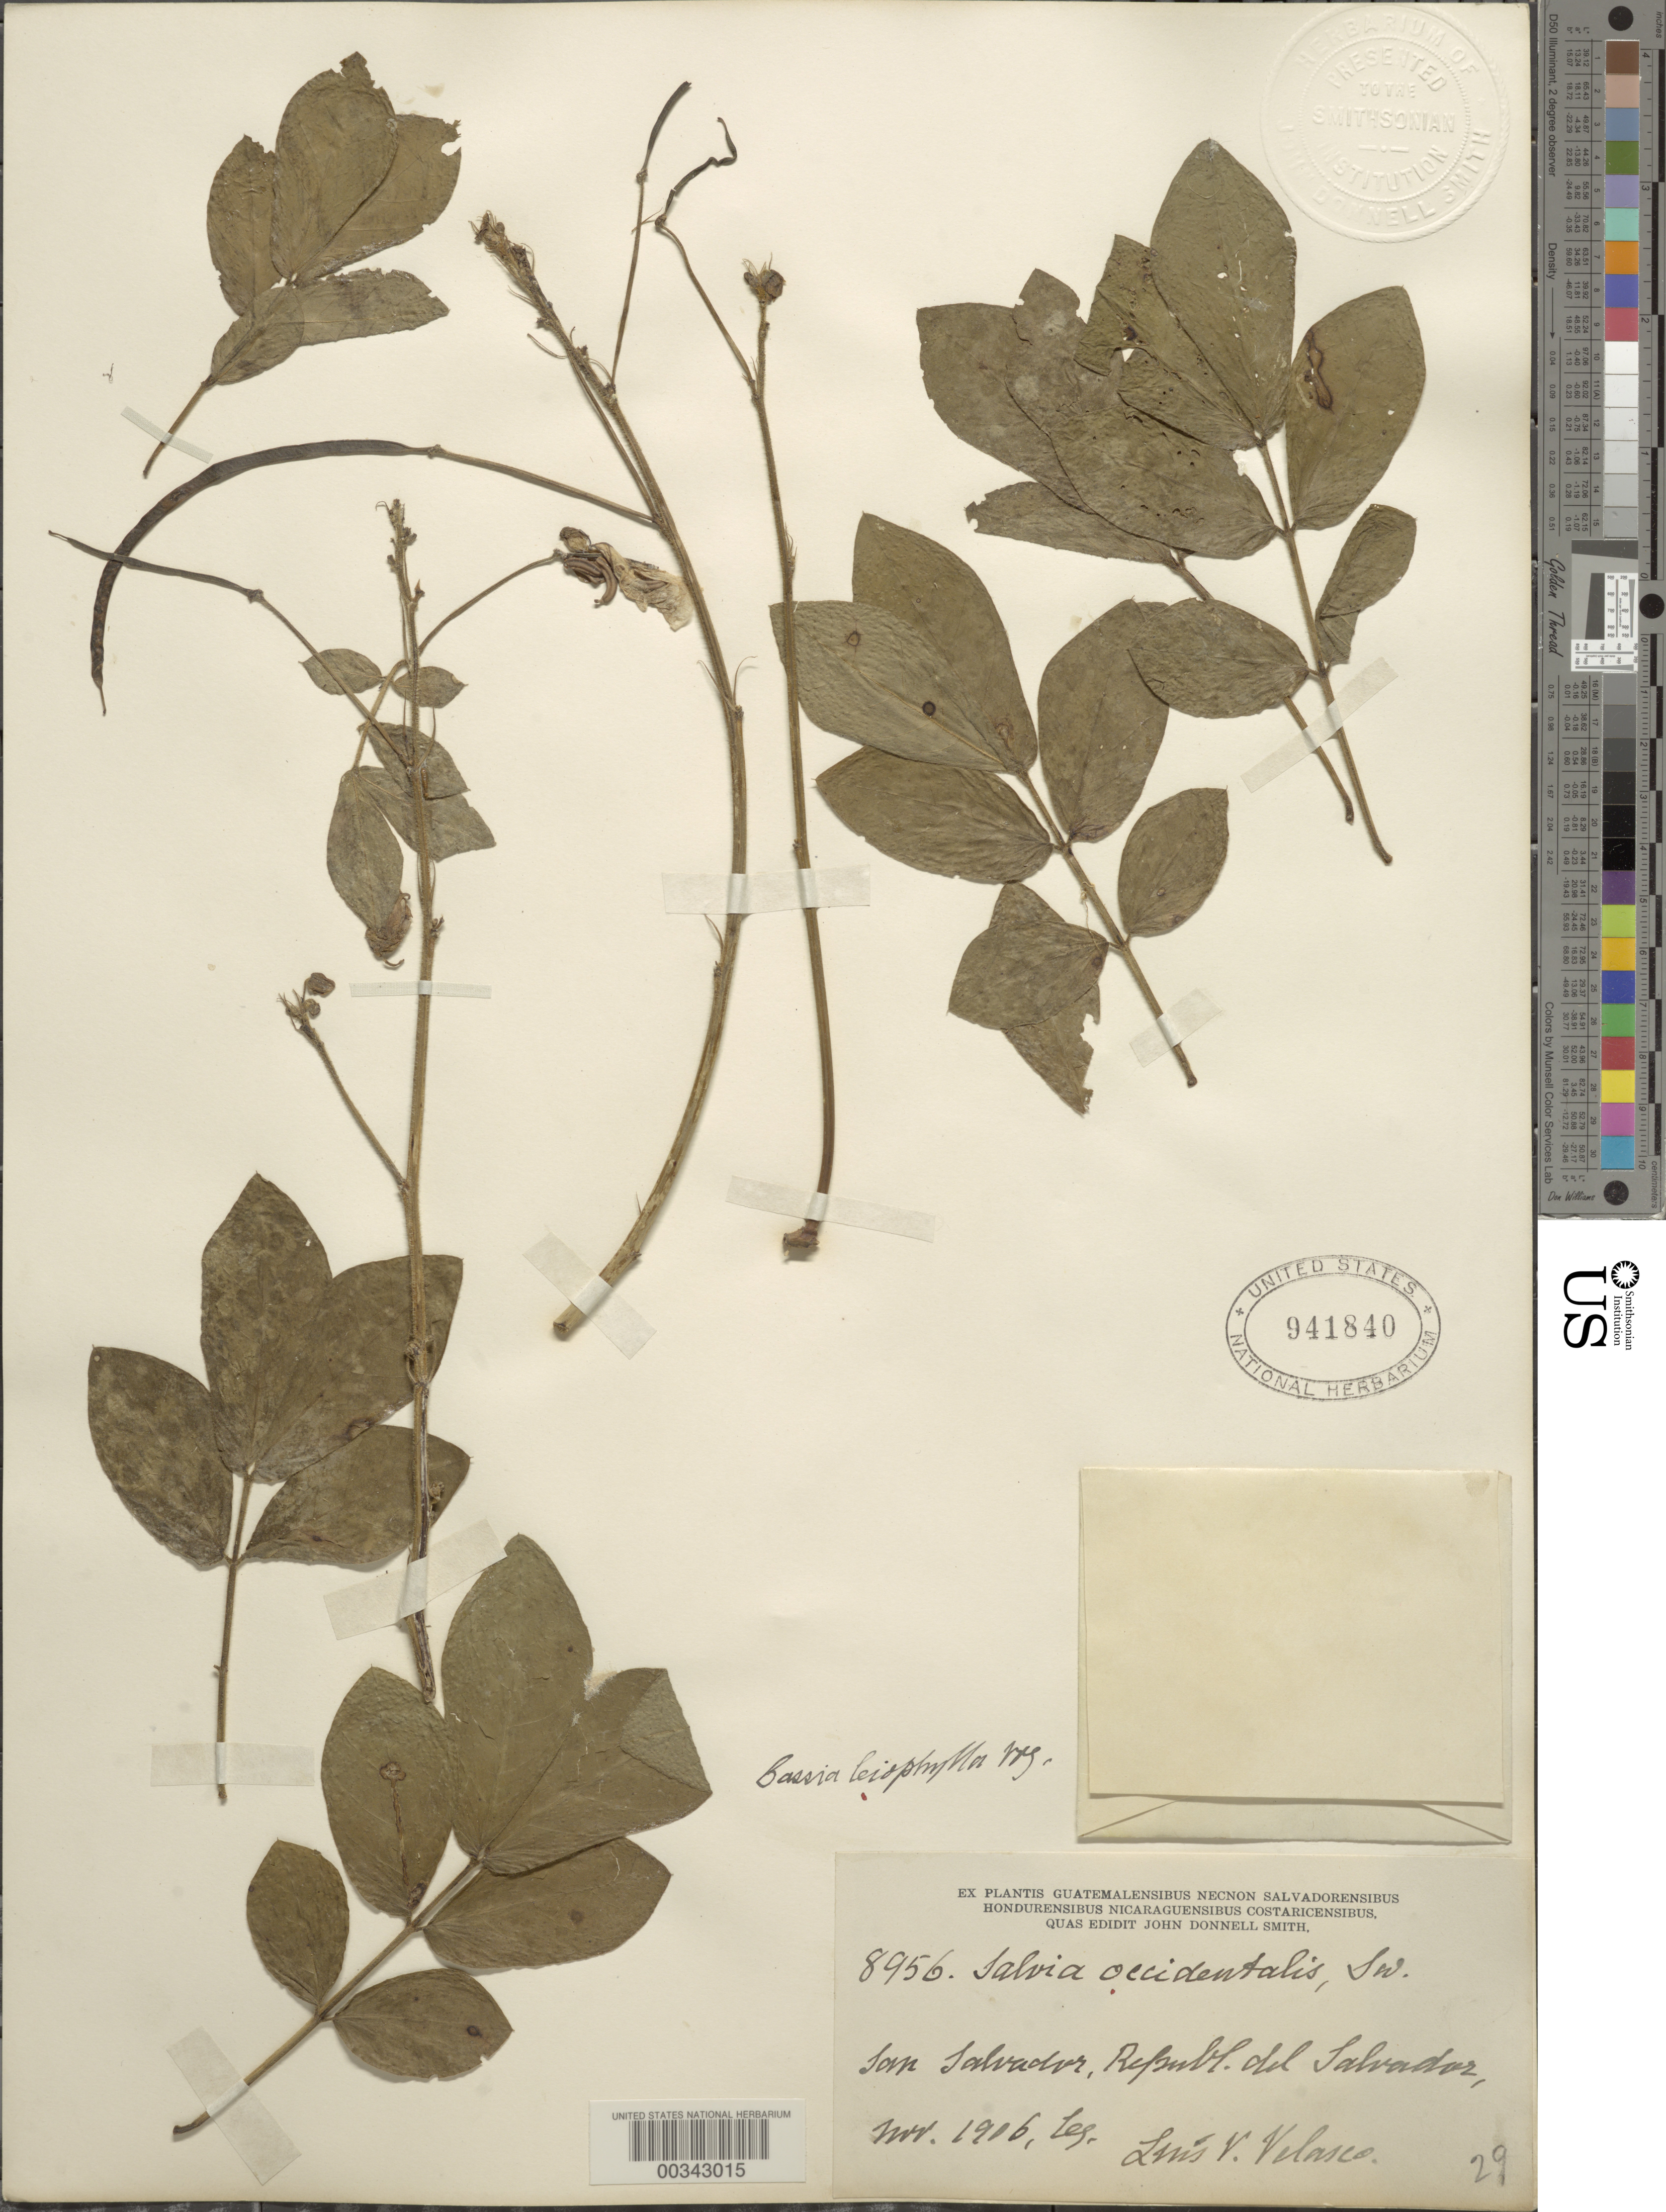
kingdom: Plantae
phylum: Tracheophyta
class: Magnoliopsida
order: Fabales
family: Fabaceae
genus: Senna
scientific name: Senna leiophylla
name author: (Vogel) H.S. Irwin & Barneby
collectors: L. Velasco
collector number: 8956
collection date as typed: Nov 1916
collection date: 1916-11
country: El Salvador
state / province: San Salvador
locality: San salvador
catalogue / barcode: US 941840